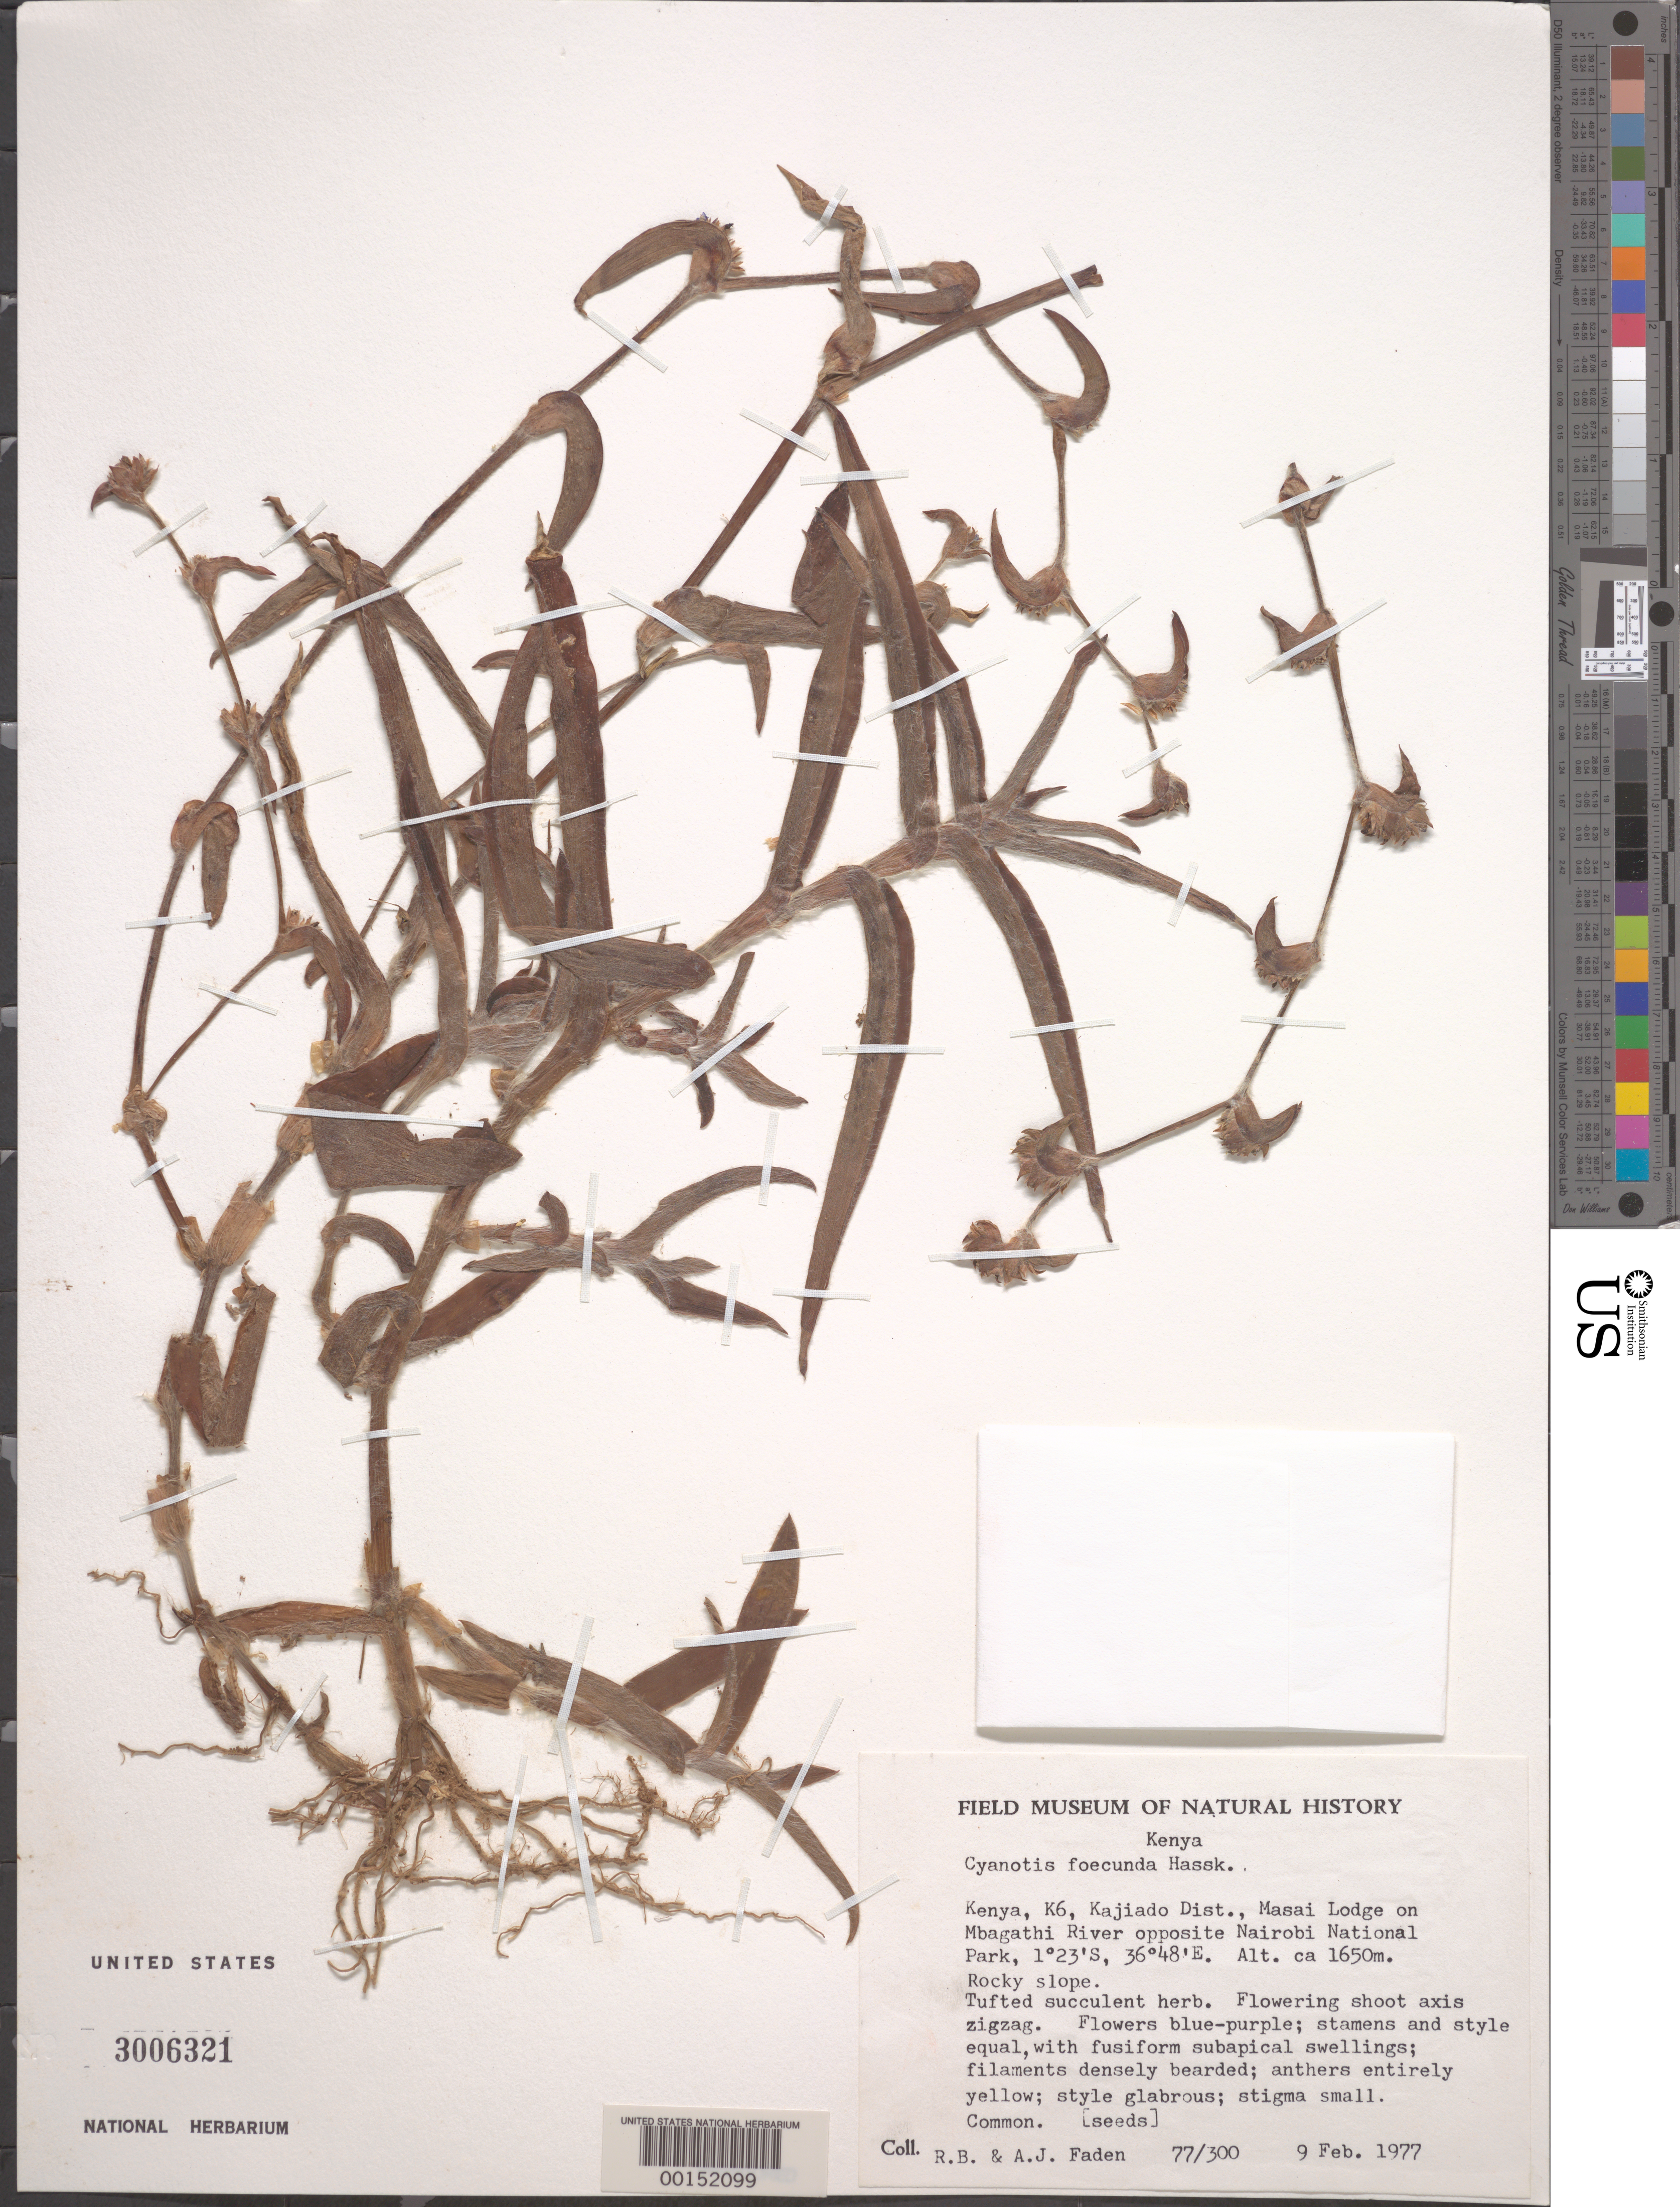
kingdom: Plantae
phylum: Tracheophyta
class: Liliopsida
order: Commelinales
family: Commelinaceae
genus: Cyanotis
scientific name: Cyanotis foecunda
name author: DC. ex Hassk.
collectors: R. B. Faden & A. J. Faden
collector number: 77/300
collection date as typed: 09 Feb 1977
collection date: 1977-02-09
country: Kenya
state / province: Kajiado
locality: Masai lodge; mbagathi river opposite nairobi national park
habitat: Rocky slope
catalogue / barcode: US 3006321